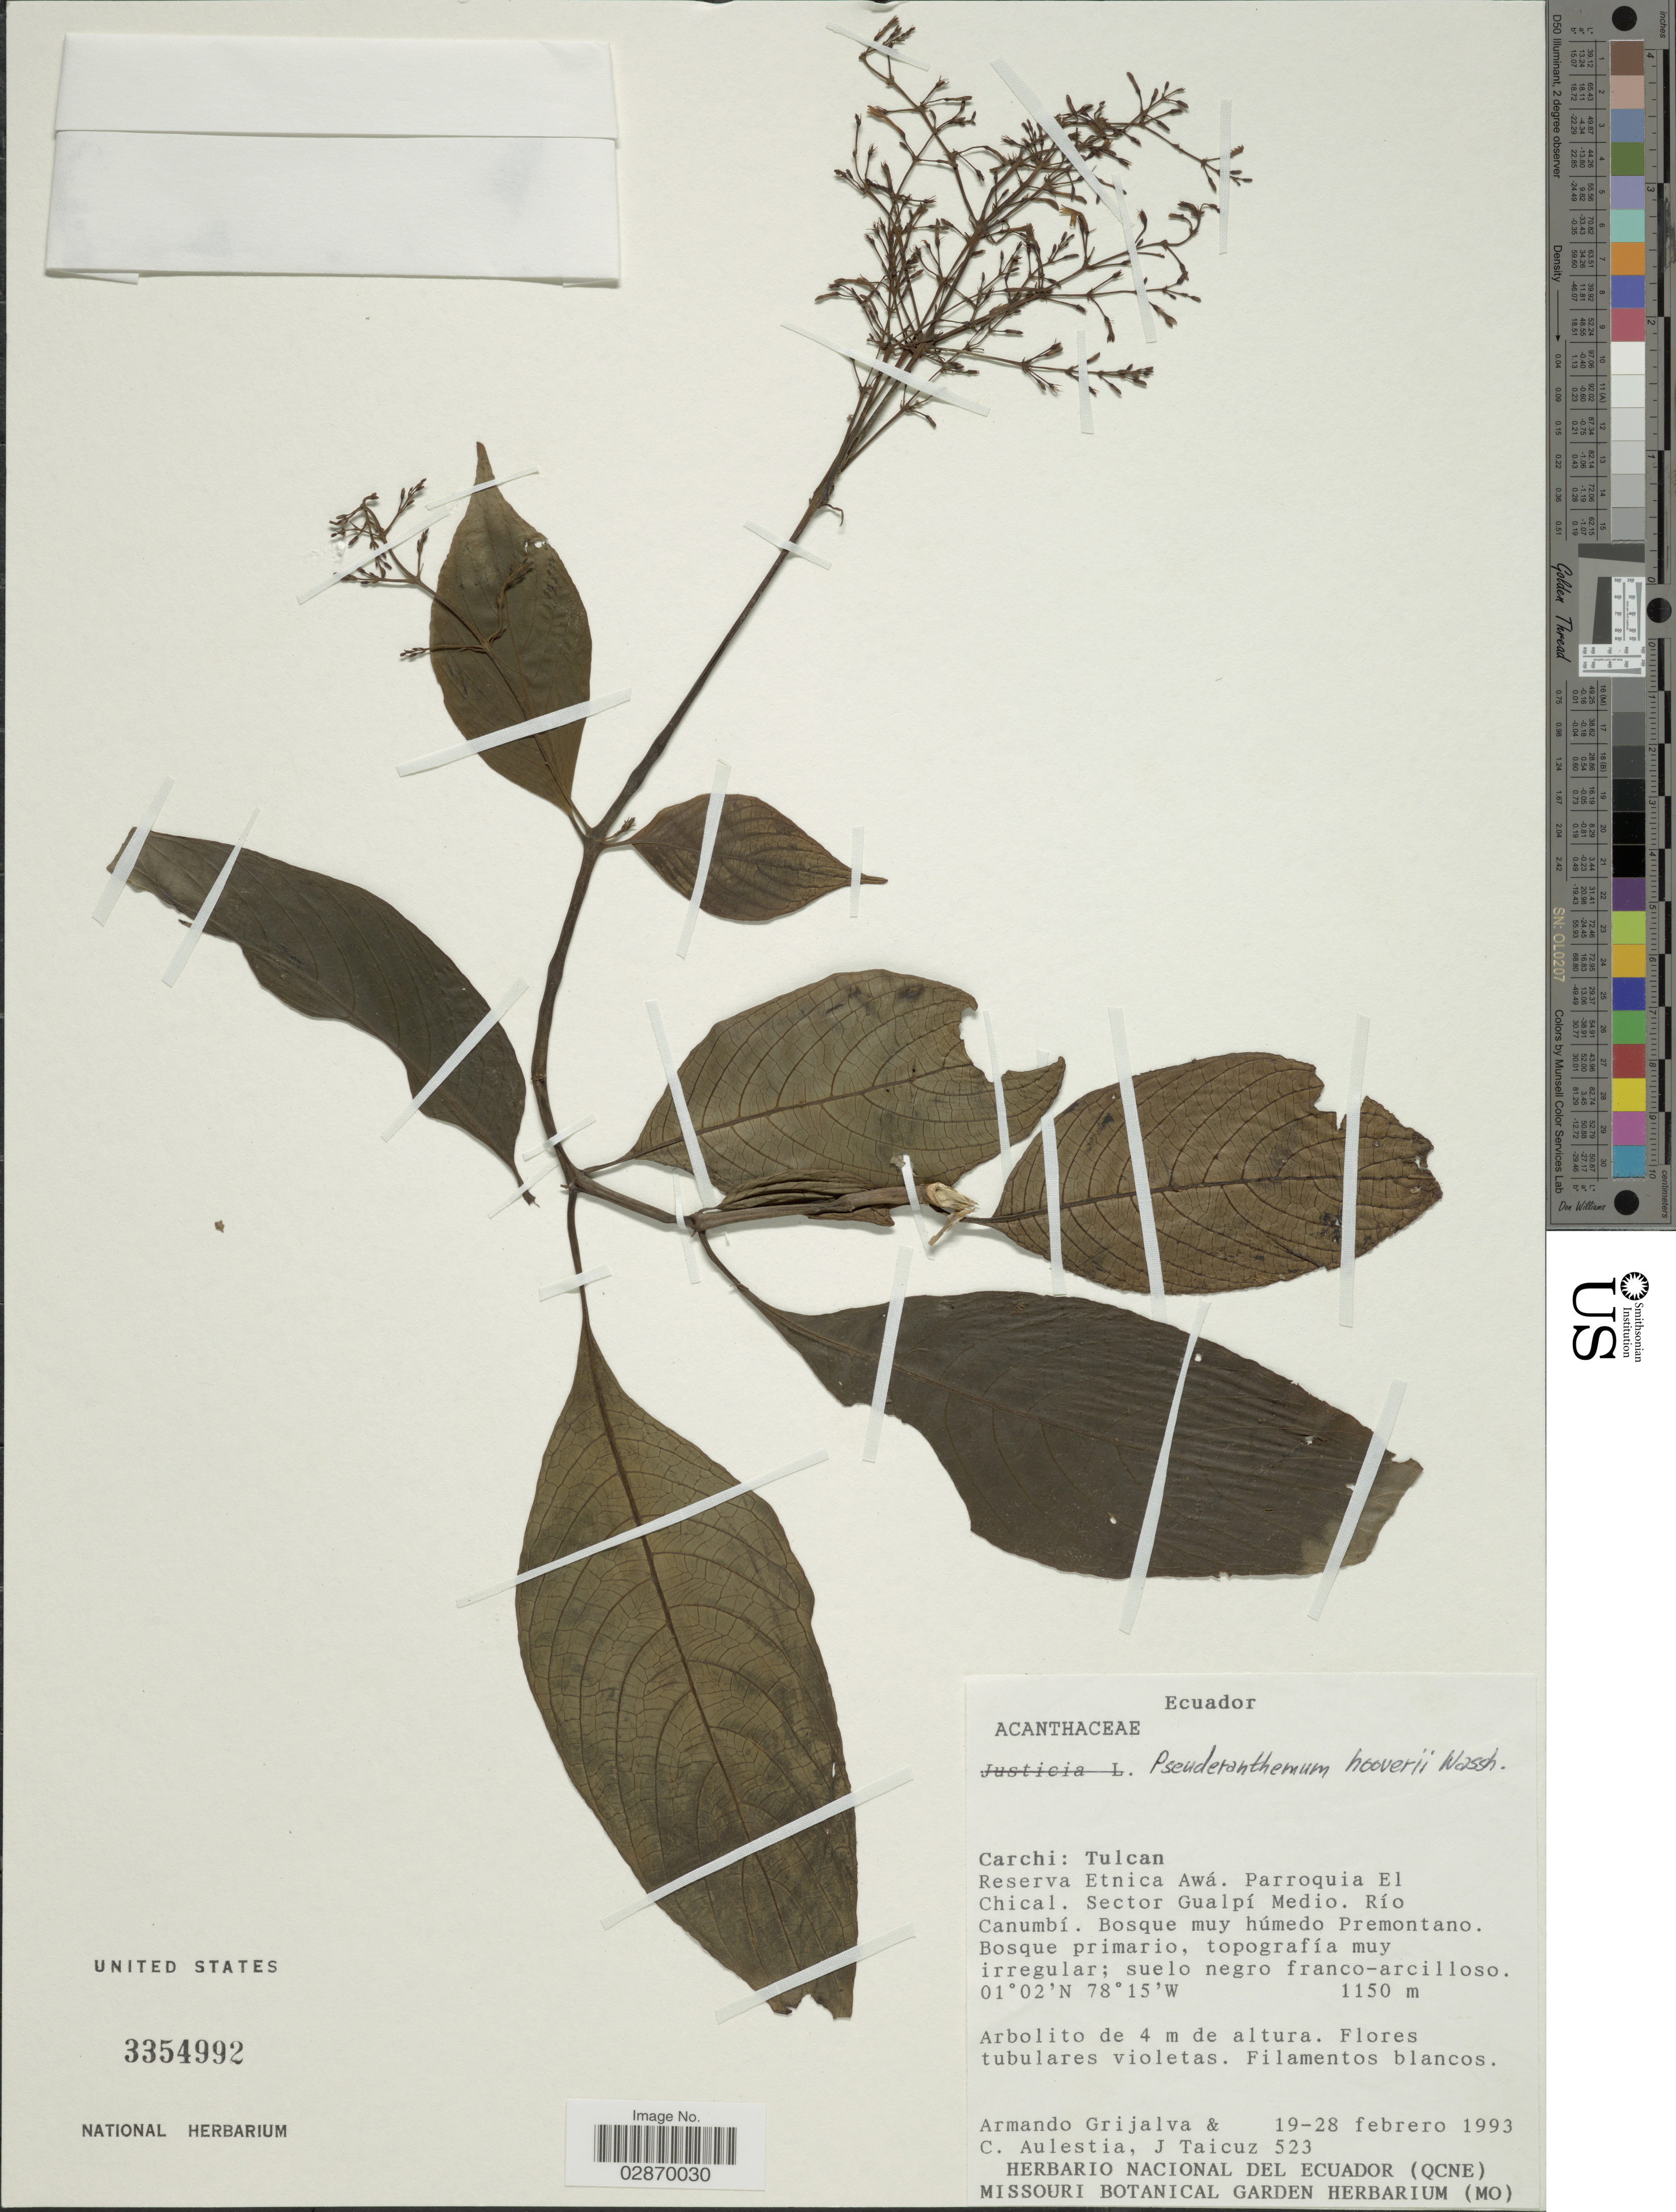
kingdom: Plantae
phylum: Tracheophyta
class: Magnoliopsida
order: Lamiales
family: Acanthaceae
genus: Pseuderanthemum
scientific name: Pseuderanthemum hooveri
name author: Wassh.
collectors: A. Grijalva, C. Aulestia & J. Taicuz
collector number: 523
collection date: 1993-02-19/1993-02-28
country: Ecuador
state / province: Carchi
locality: Tulcan, Reserva Etinica Awá, Parroquia El Chical, Sector Gualpí Medio, Río Canumbí, Bosque pluvial Premontano.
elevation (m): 1150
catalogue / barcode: US 3354992